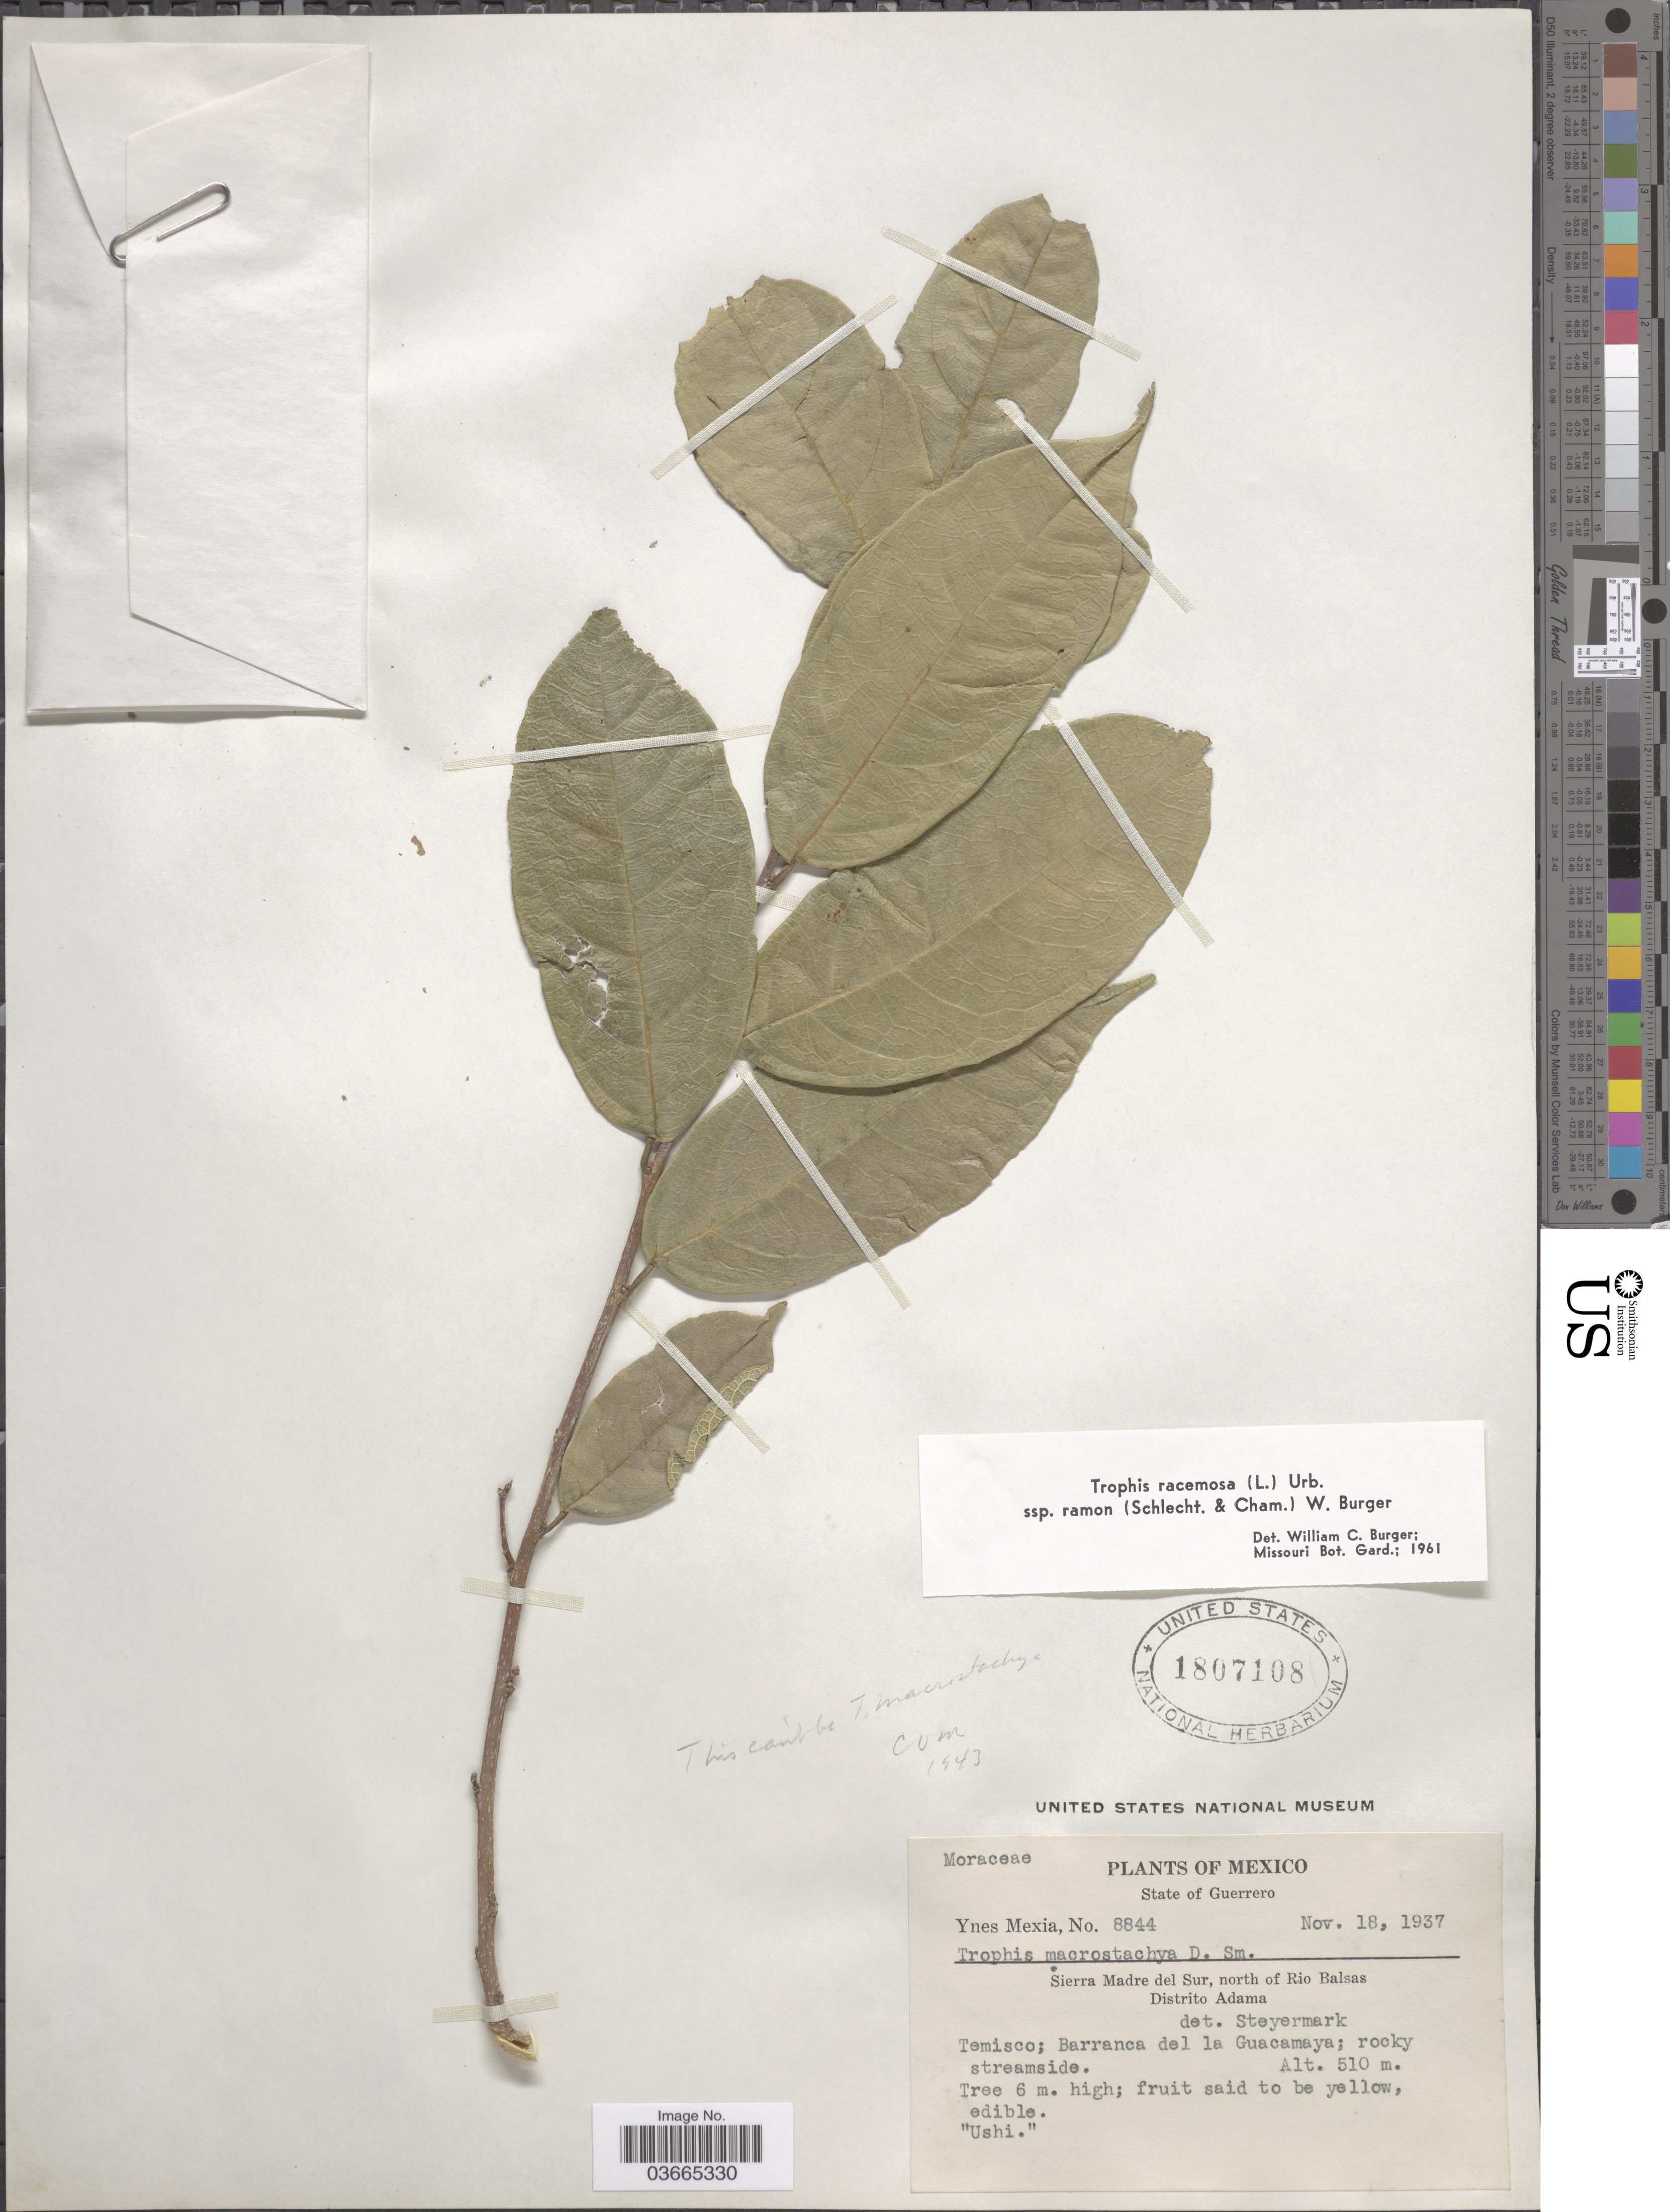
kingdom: Plantae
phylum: Tracheophyta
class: Magnoliopsida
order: Rosales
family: Moraceae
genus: Trophis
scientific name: Trophis racemosa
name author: (L.) Urb.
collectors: Y. Mexia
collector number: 8844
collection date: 1937-11-18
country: Mexico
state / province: Guerrero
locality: Sierra Madre del Sur, north of Rio Balsas. Distrito Adama. Temisco; Barranca del la Guacamaya.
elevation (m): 510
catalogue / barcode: US 1807108